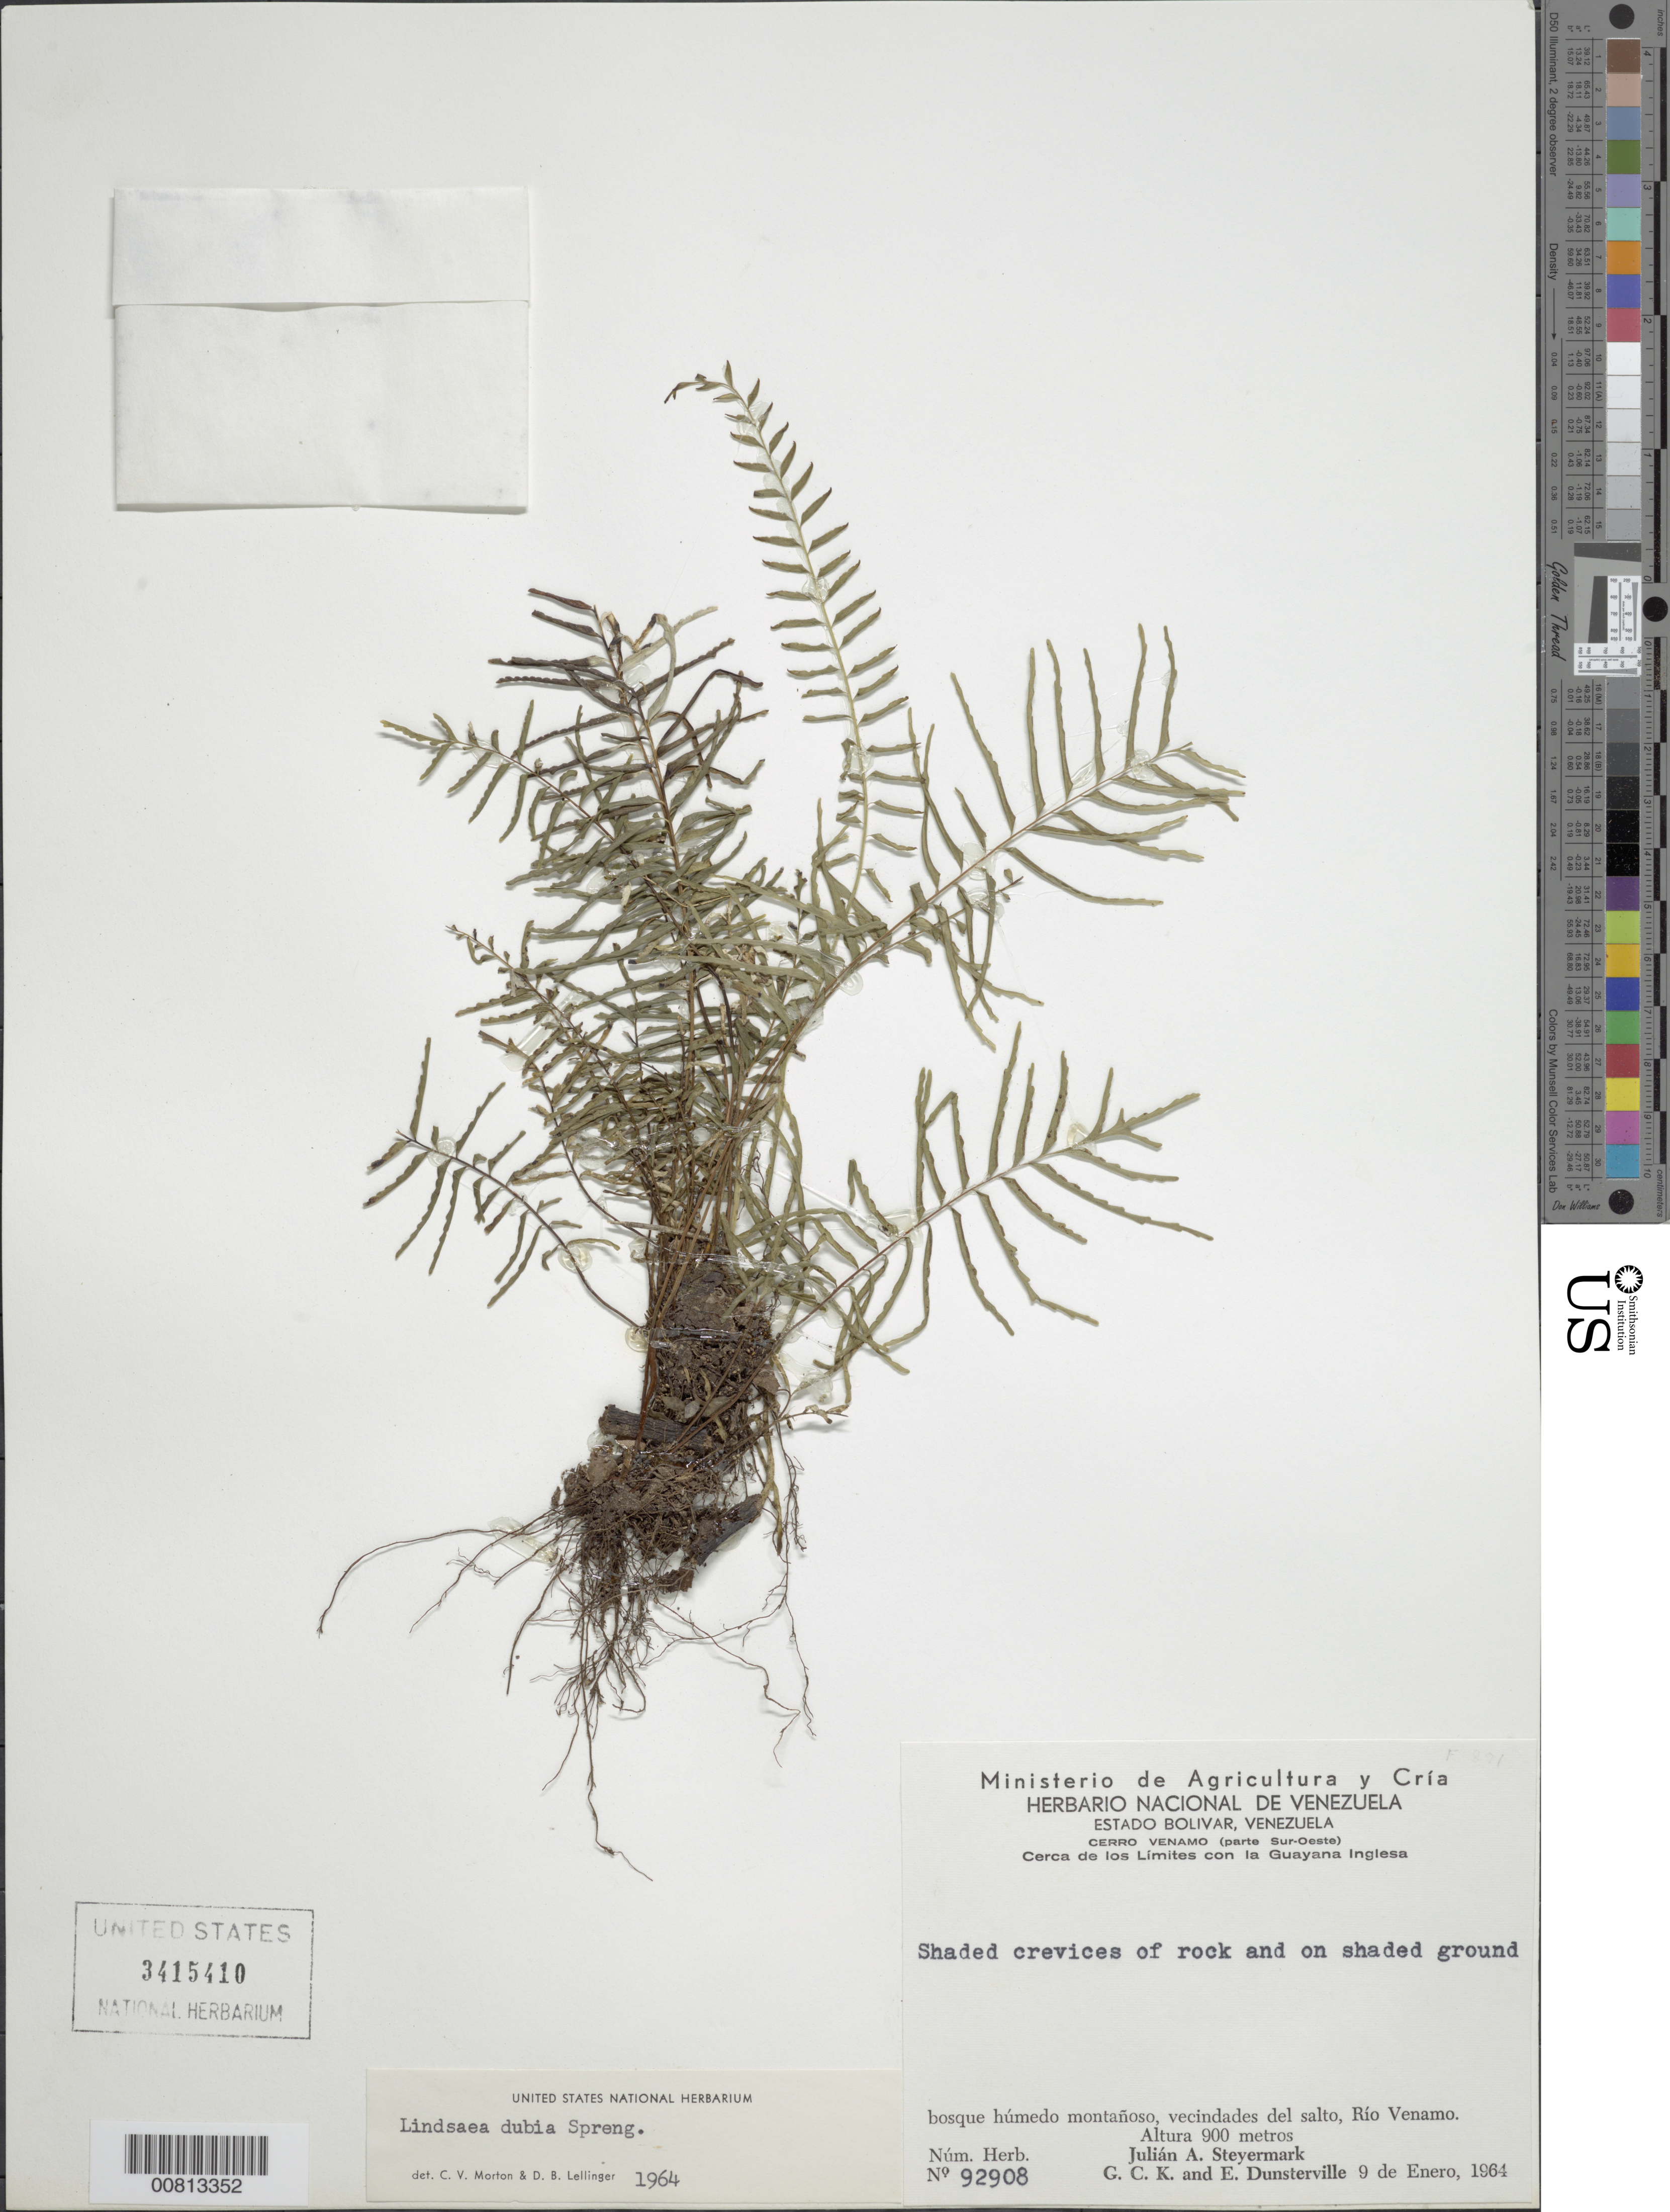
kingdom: Plantae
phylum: Tracheophyta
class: Polypodiopsida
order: Polypodiales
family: Lindsaeaceae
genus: Lindsaea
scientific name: Lindsaea dubia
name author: Spreng.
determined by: Morton, C. V.; Lellinger, D. B.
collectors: J. Steyermark, G. C. K. Dunsterville & E. Dunsterville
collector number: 92908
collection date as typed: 9-Jan-64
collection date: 1964-01-09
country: Venezuela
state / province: Bolívar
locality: Cerro Venamo (parte Sur-Oeste), Río Venamo, vecindades del salto, cerca de los límites con la Guayana Inglesa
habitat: Humid mountain forest, shaded crevices of rock and on shaded ground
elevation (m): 900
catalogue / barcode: US 3415410